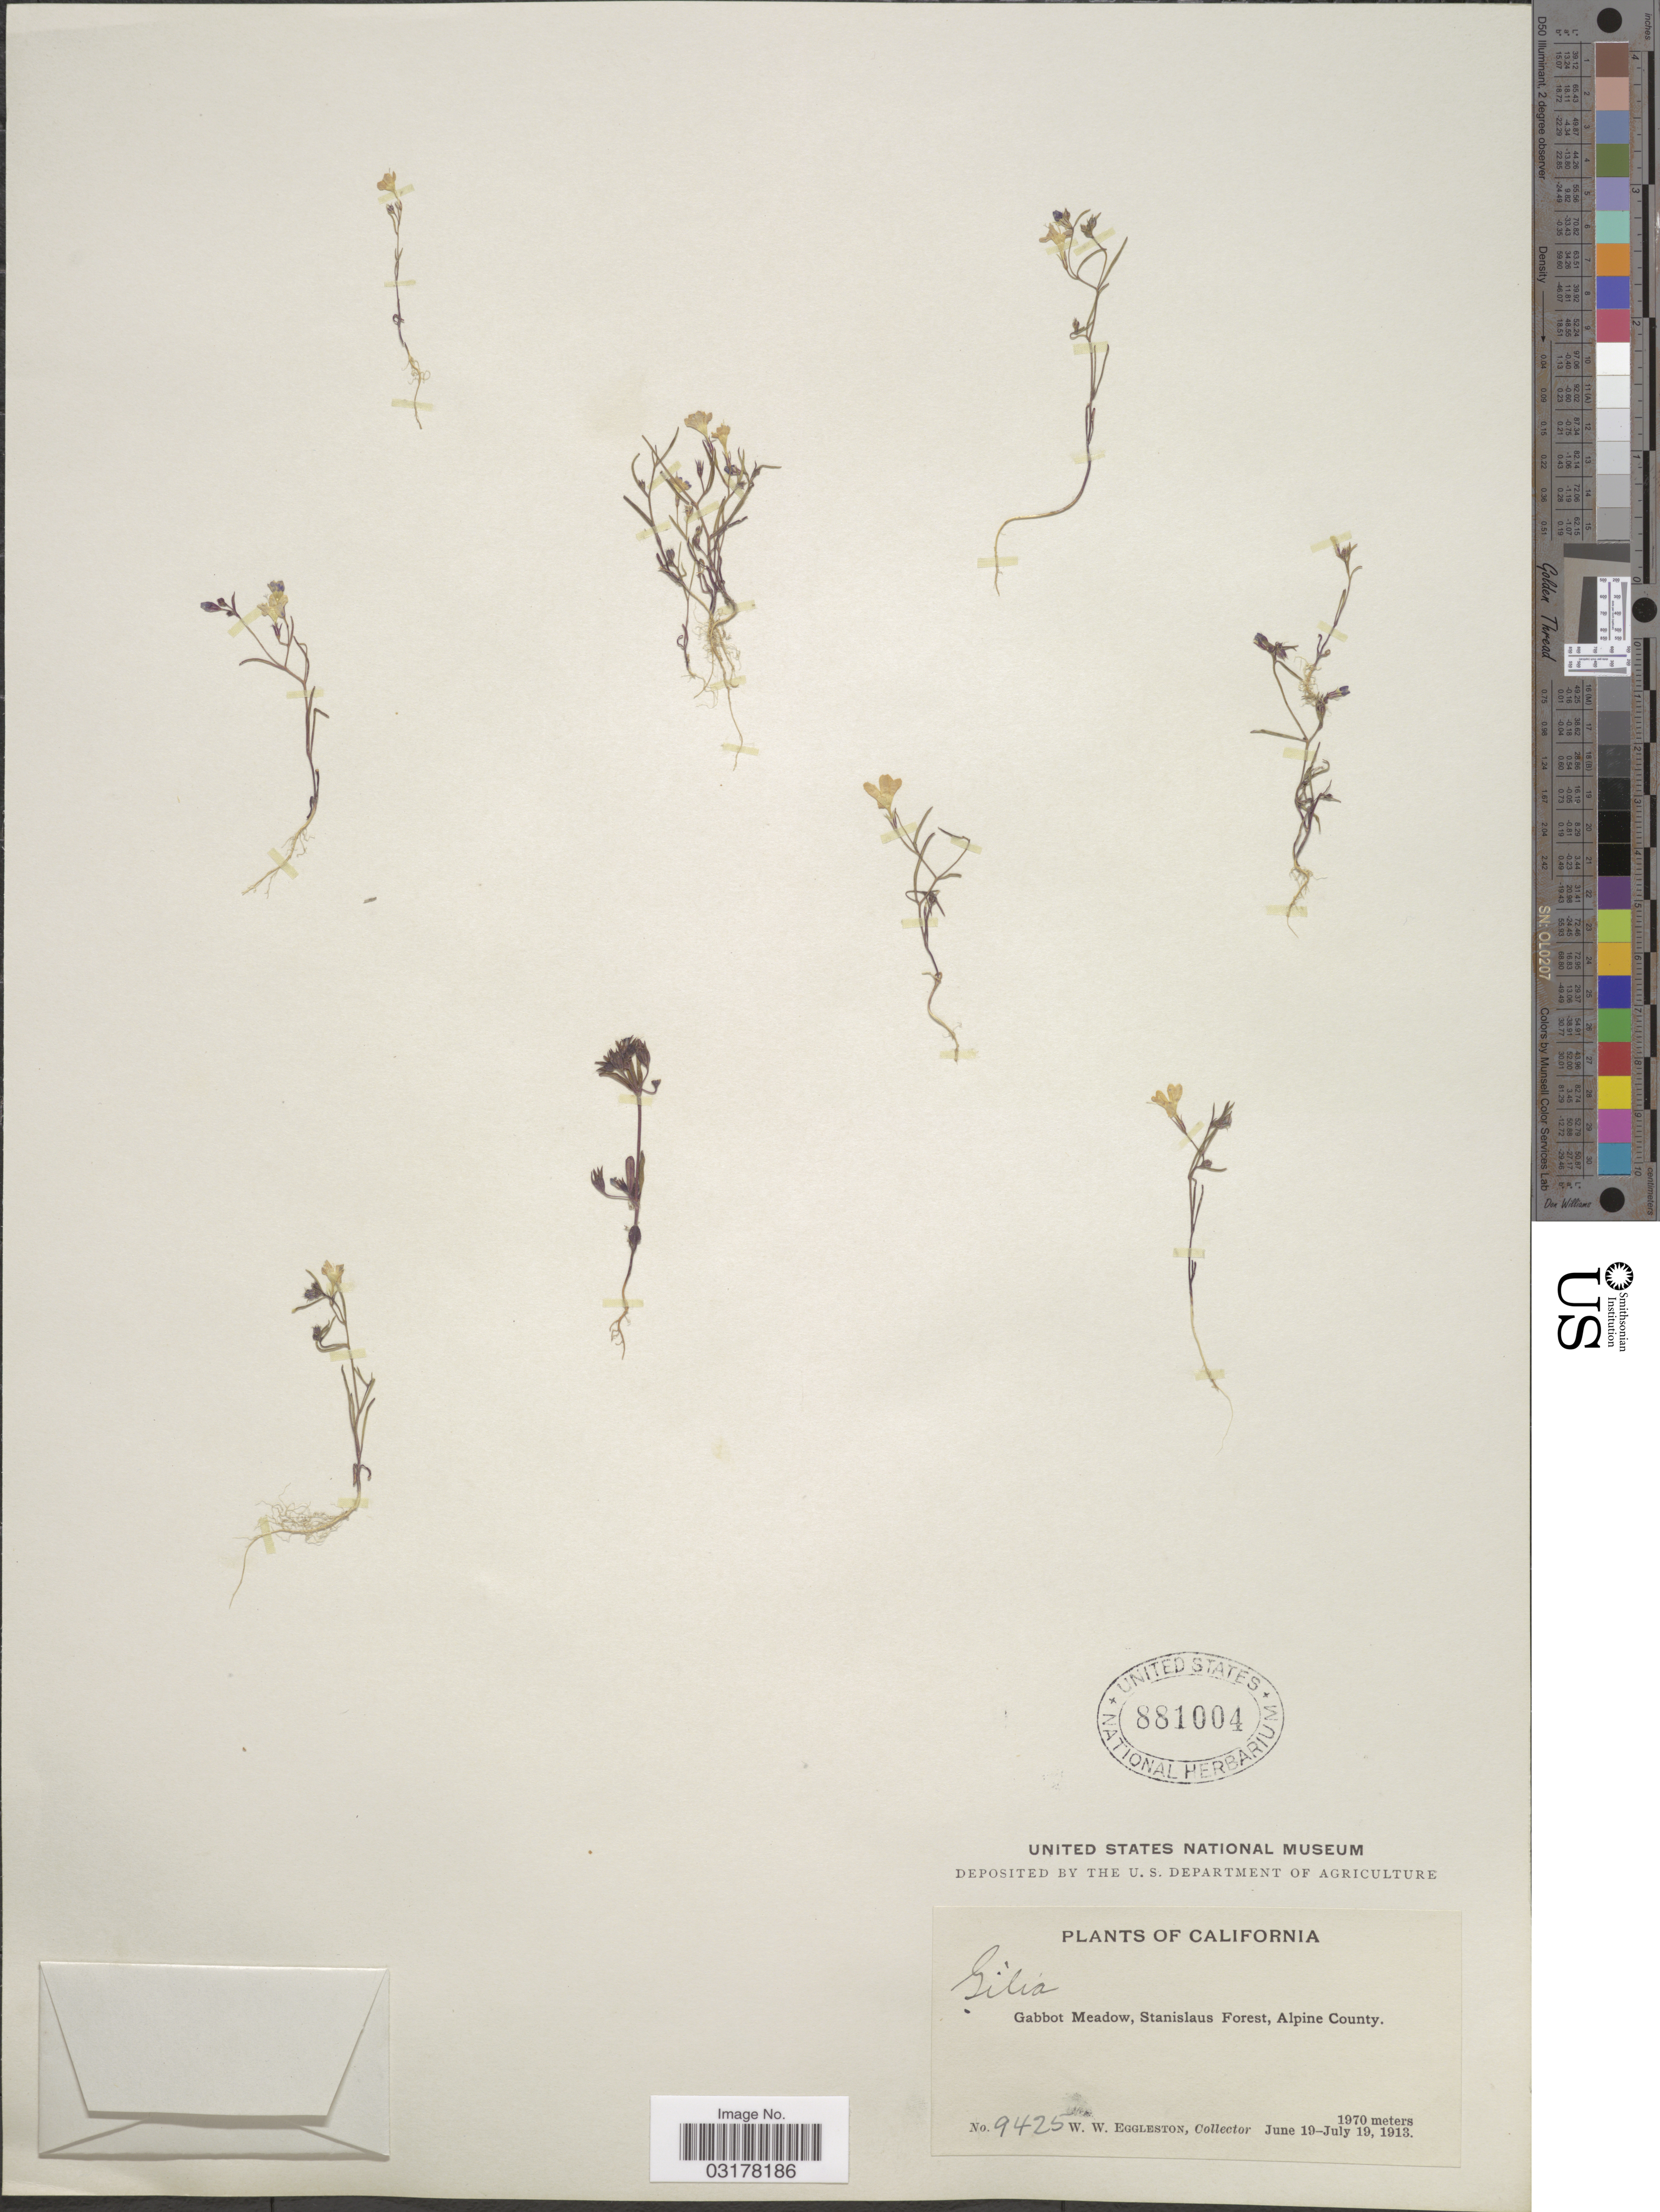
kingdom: Plantae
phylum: Tracheophyta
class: Magnoliopsida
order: Ericales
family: Polemoniaceae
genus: Linanthus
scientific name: Linanthus sp.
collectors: W. W. Eggleston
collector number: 9425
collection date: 1913-06-19/1913-07-19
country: United States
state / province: California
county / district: Alpine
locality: Gabbot Meadow, Stanislaus Forest, Alpine County.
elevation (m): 1970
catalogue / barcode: US 881004